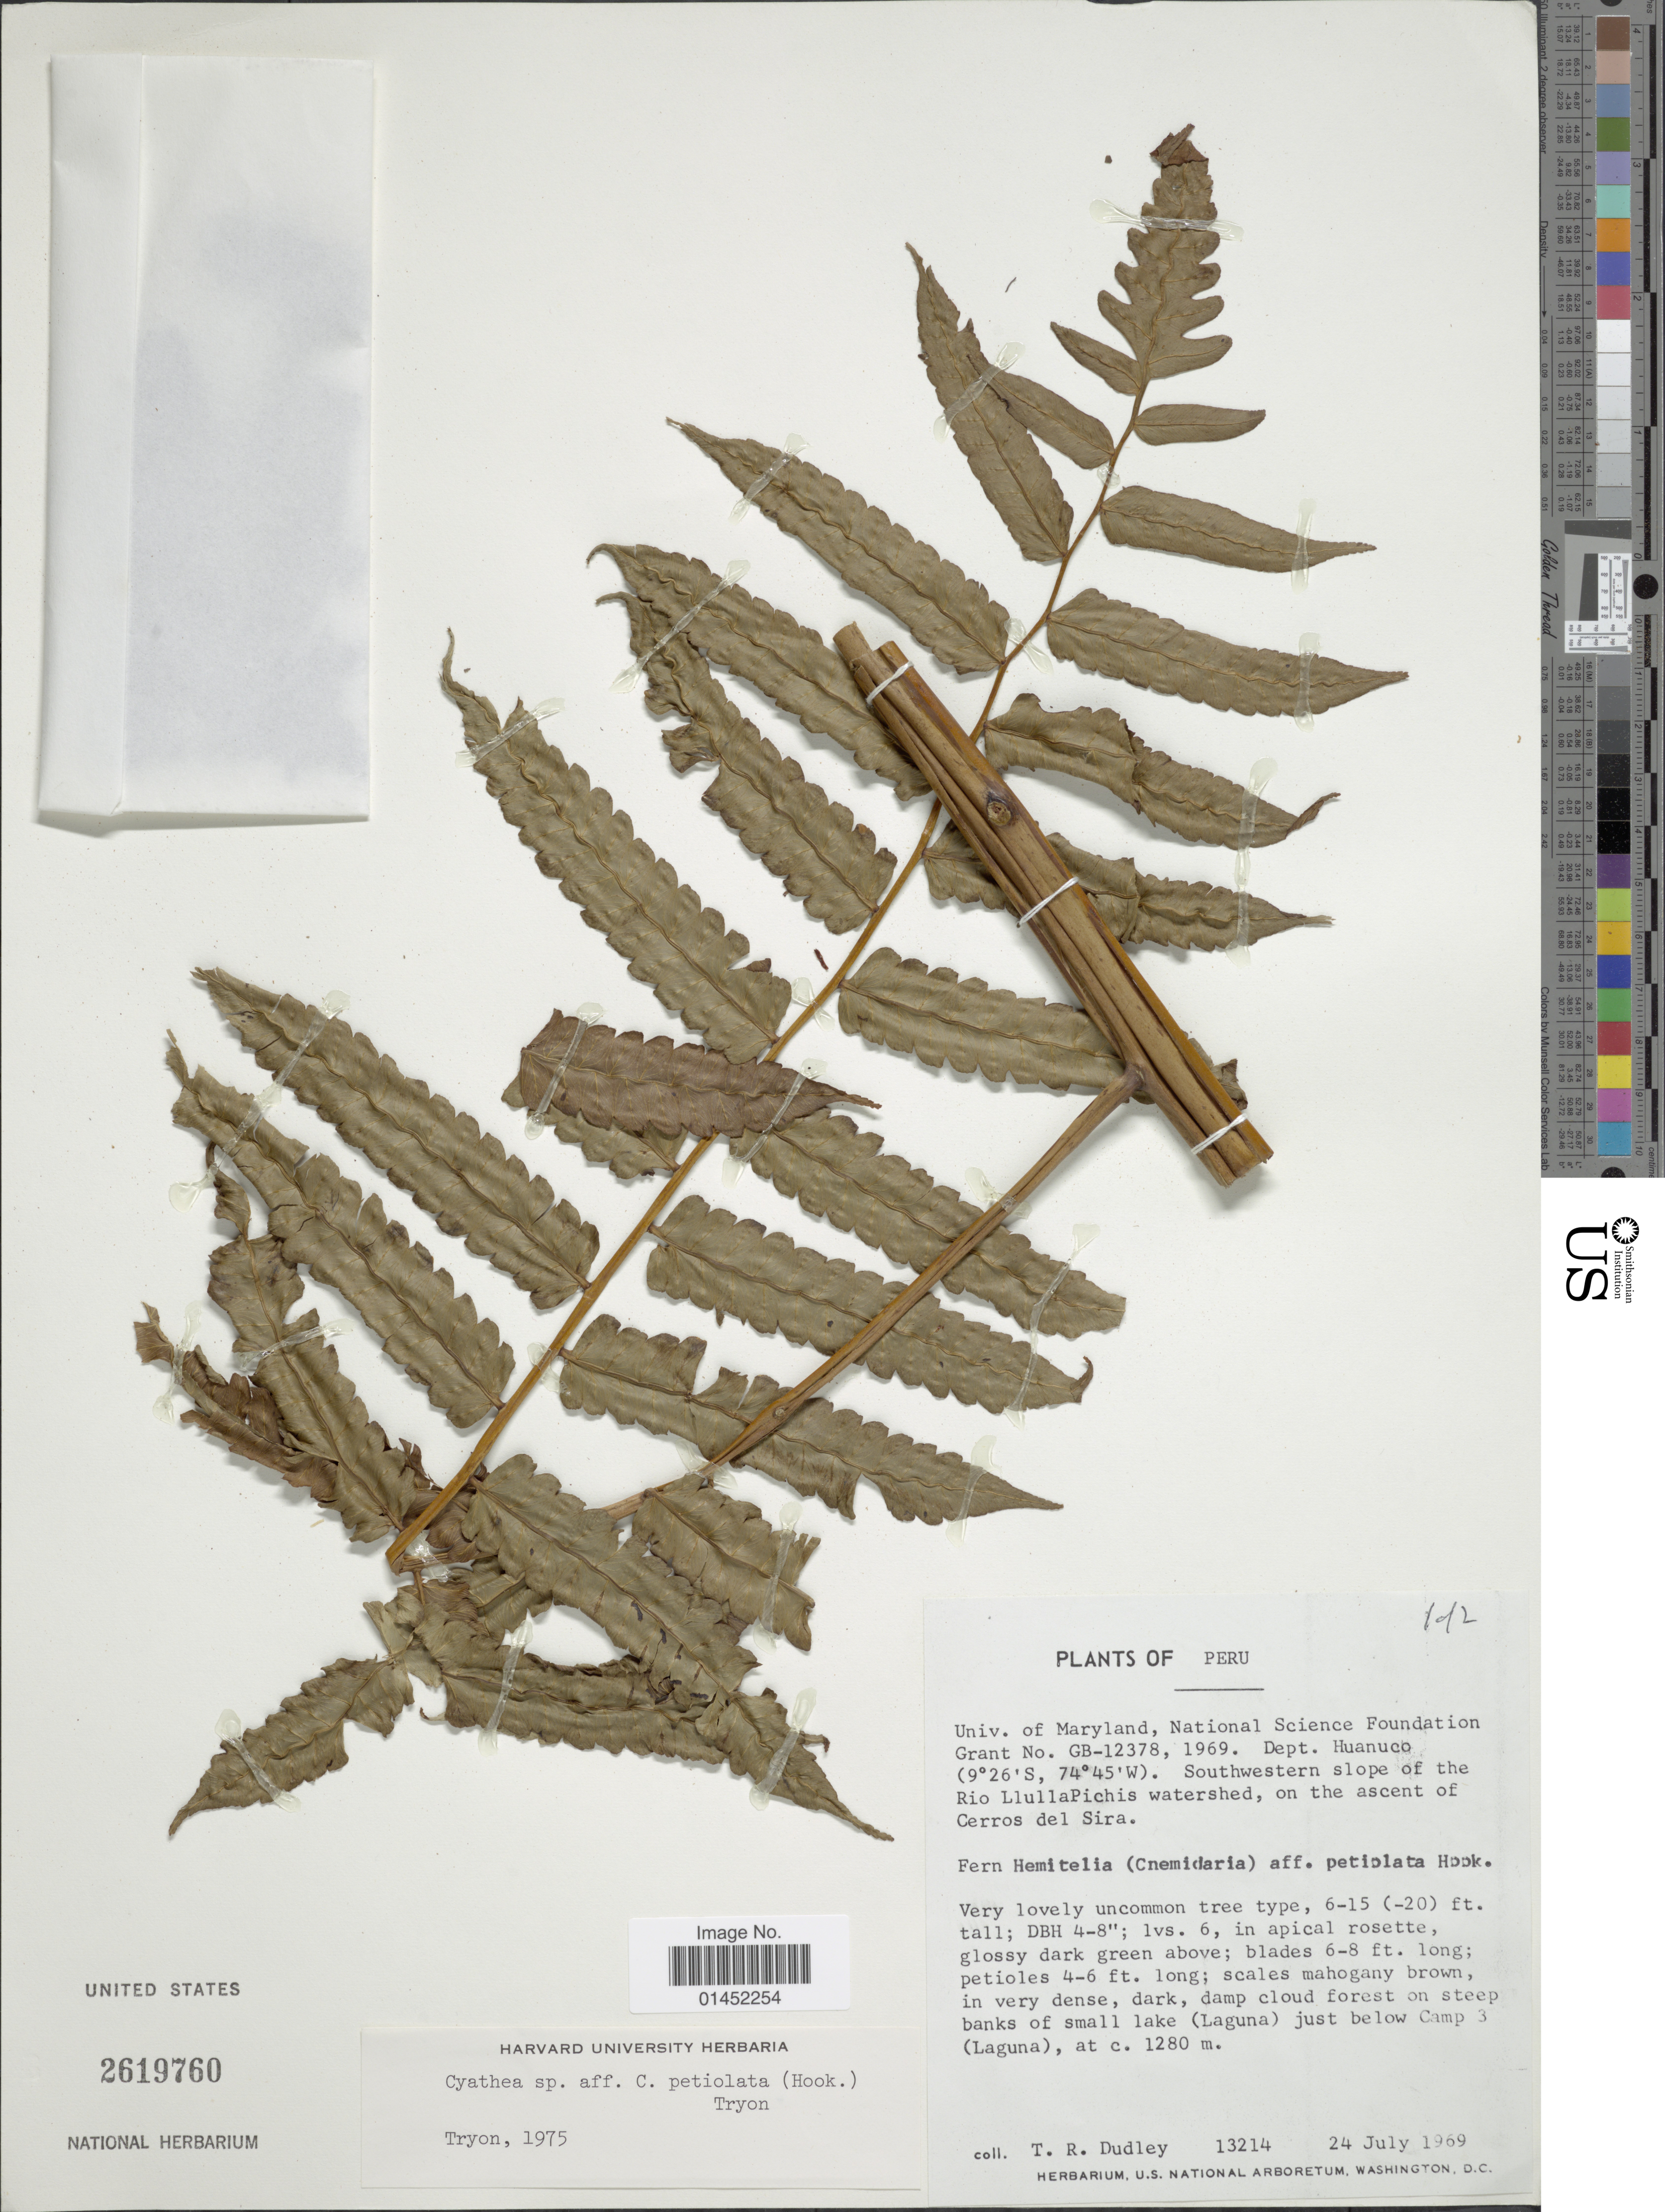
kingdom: Plantae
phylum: Tracheophyta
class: Polypodiopsida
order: Cyatheales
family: Cyatheaceae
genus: Cyathea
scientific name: Cyathea petiolata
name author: (Hook.) R.M. Tryon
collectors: T. R. Dudley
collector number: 13214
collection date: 1969-07-24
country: Peru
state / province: Huánuco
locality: Southwestern slope of the Rio LlullaPichis watershed, on the escent of Cerros del Sira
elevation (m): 1280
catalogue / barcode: US 2619760